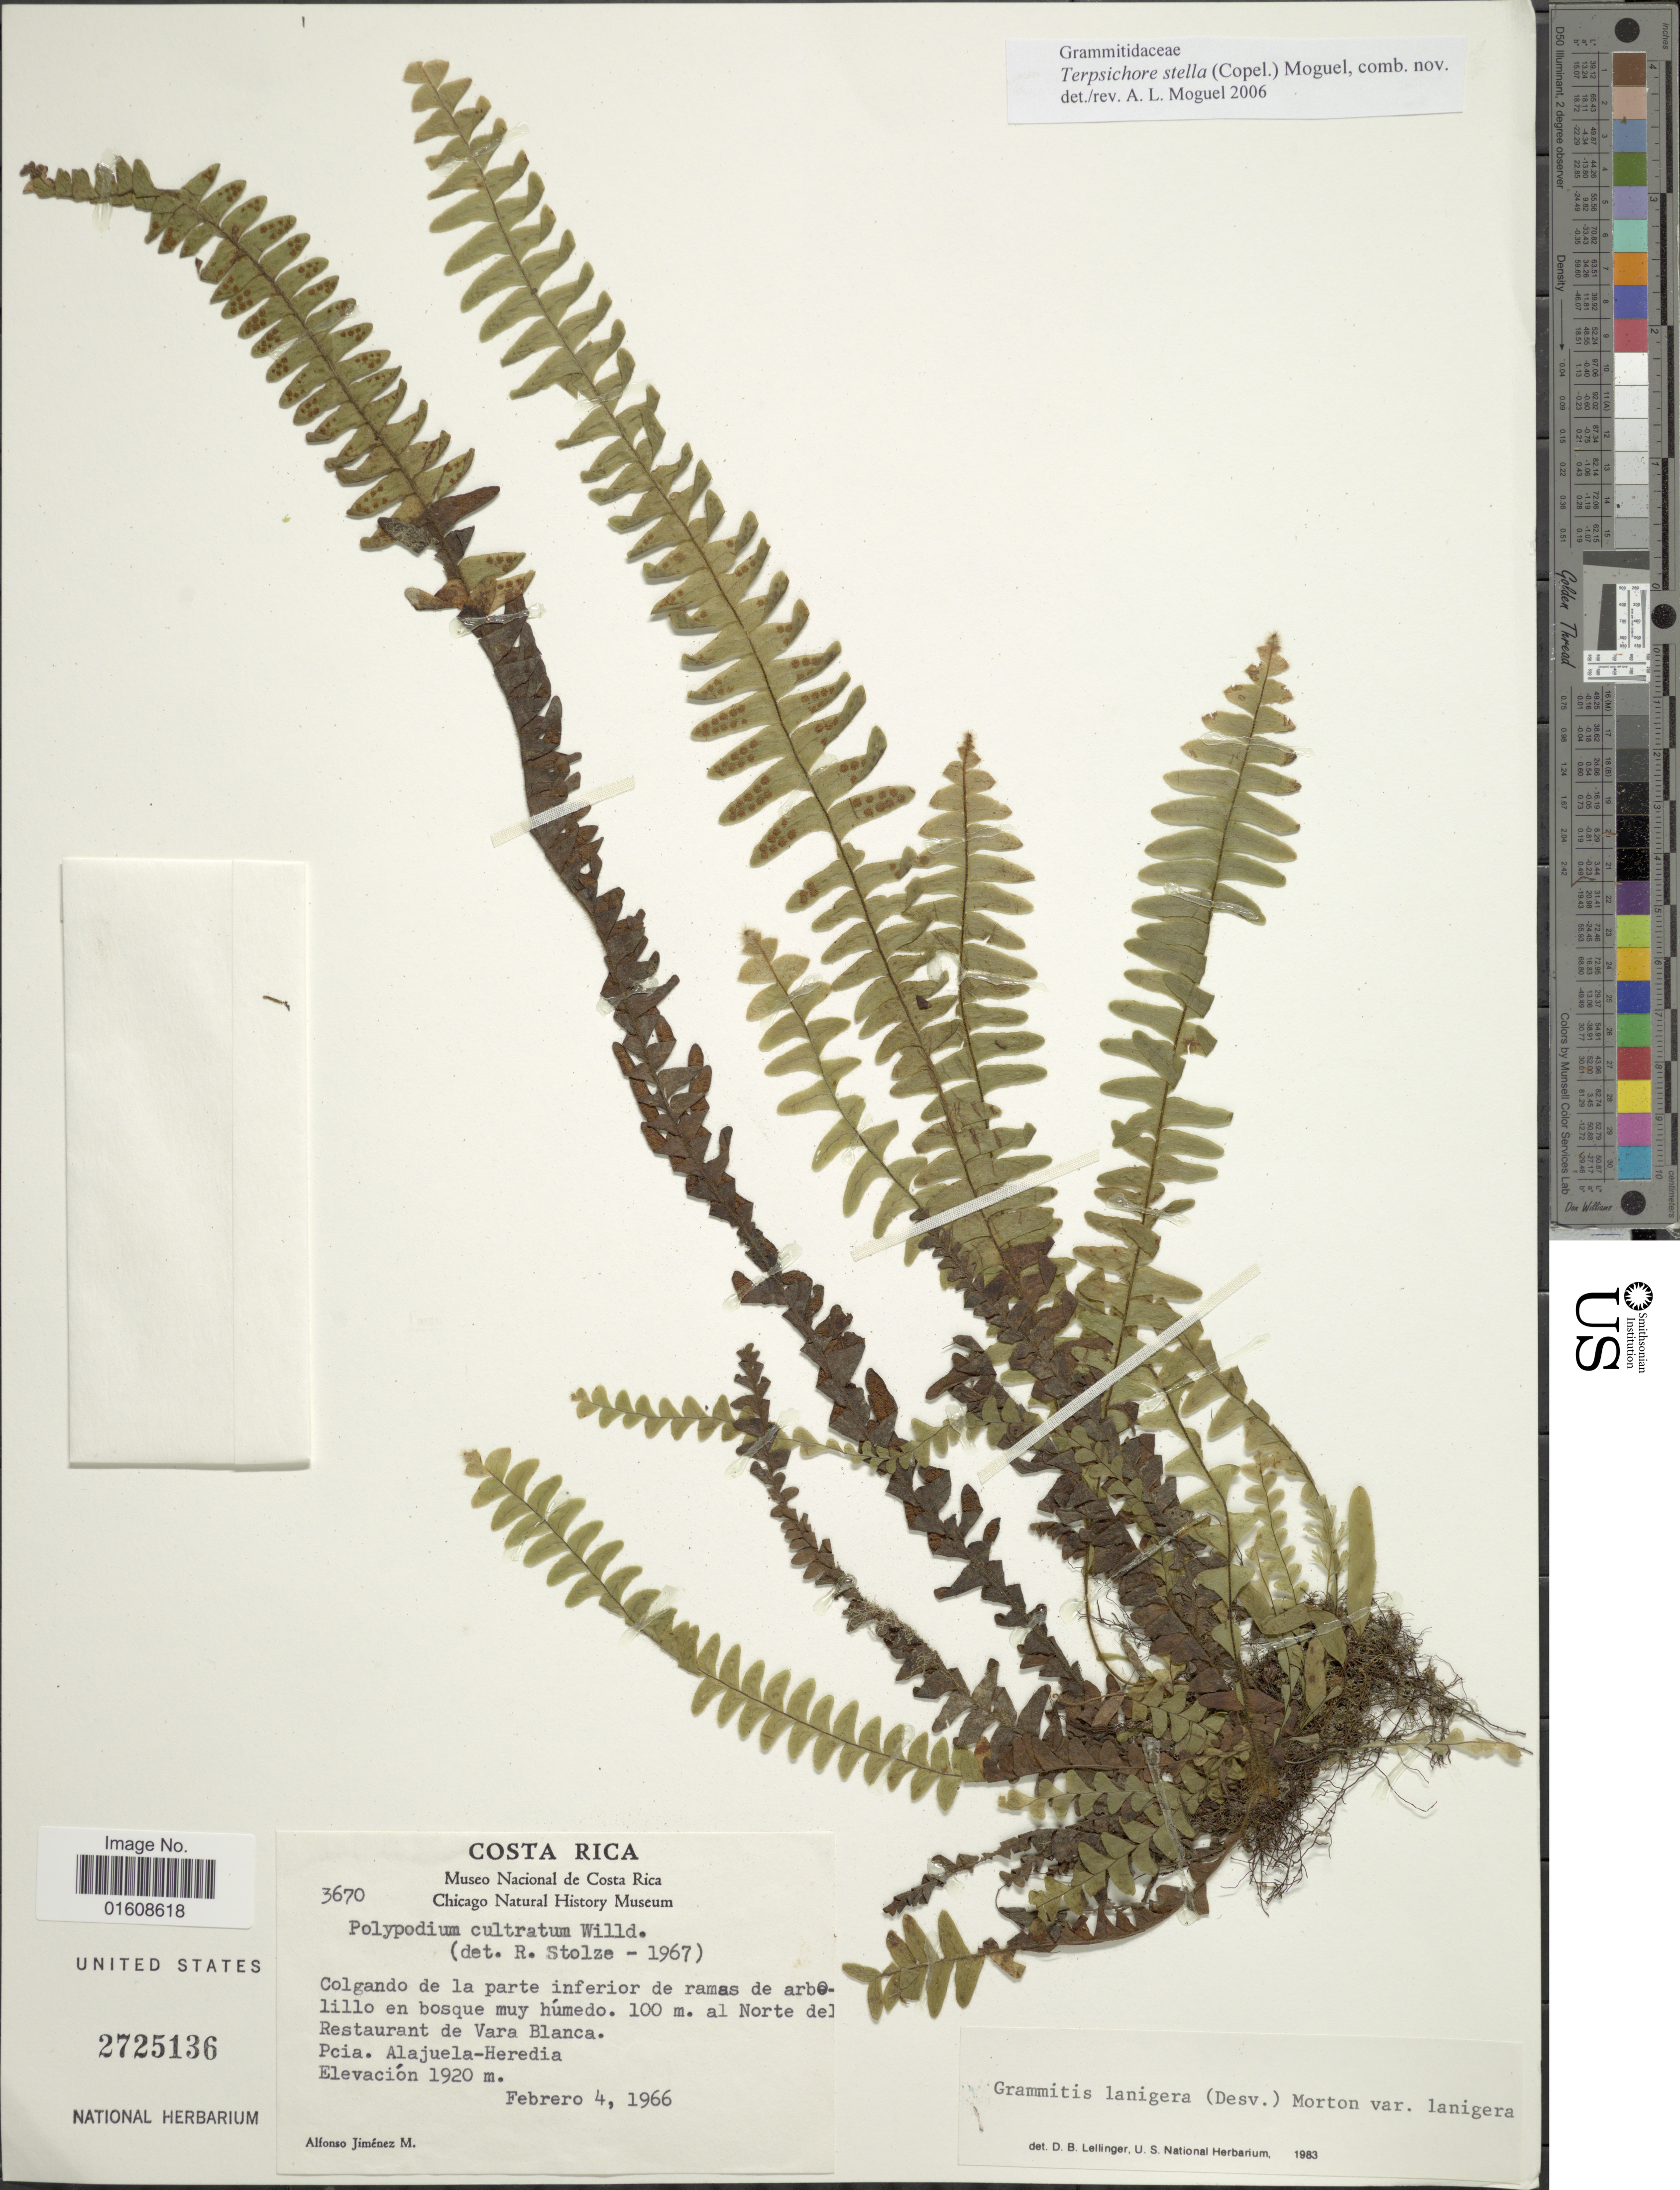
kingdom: Plantae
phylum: Tracheophyta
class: Polypodiopsida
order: Polypodiales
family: Polypodiaceae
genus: Alansmia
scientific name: Alansmia stella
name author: (Copel.) Moguel & M. Kessler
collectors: A. Jimenez M.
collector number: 3670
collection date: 1966-02-04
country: Costa Rica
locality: Al Norte del Restaurant de Vara-Blanca. Pcia. Alajuela-Heredia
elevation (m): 1920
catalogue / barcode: US 2725136